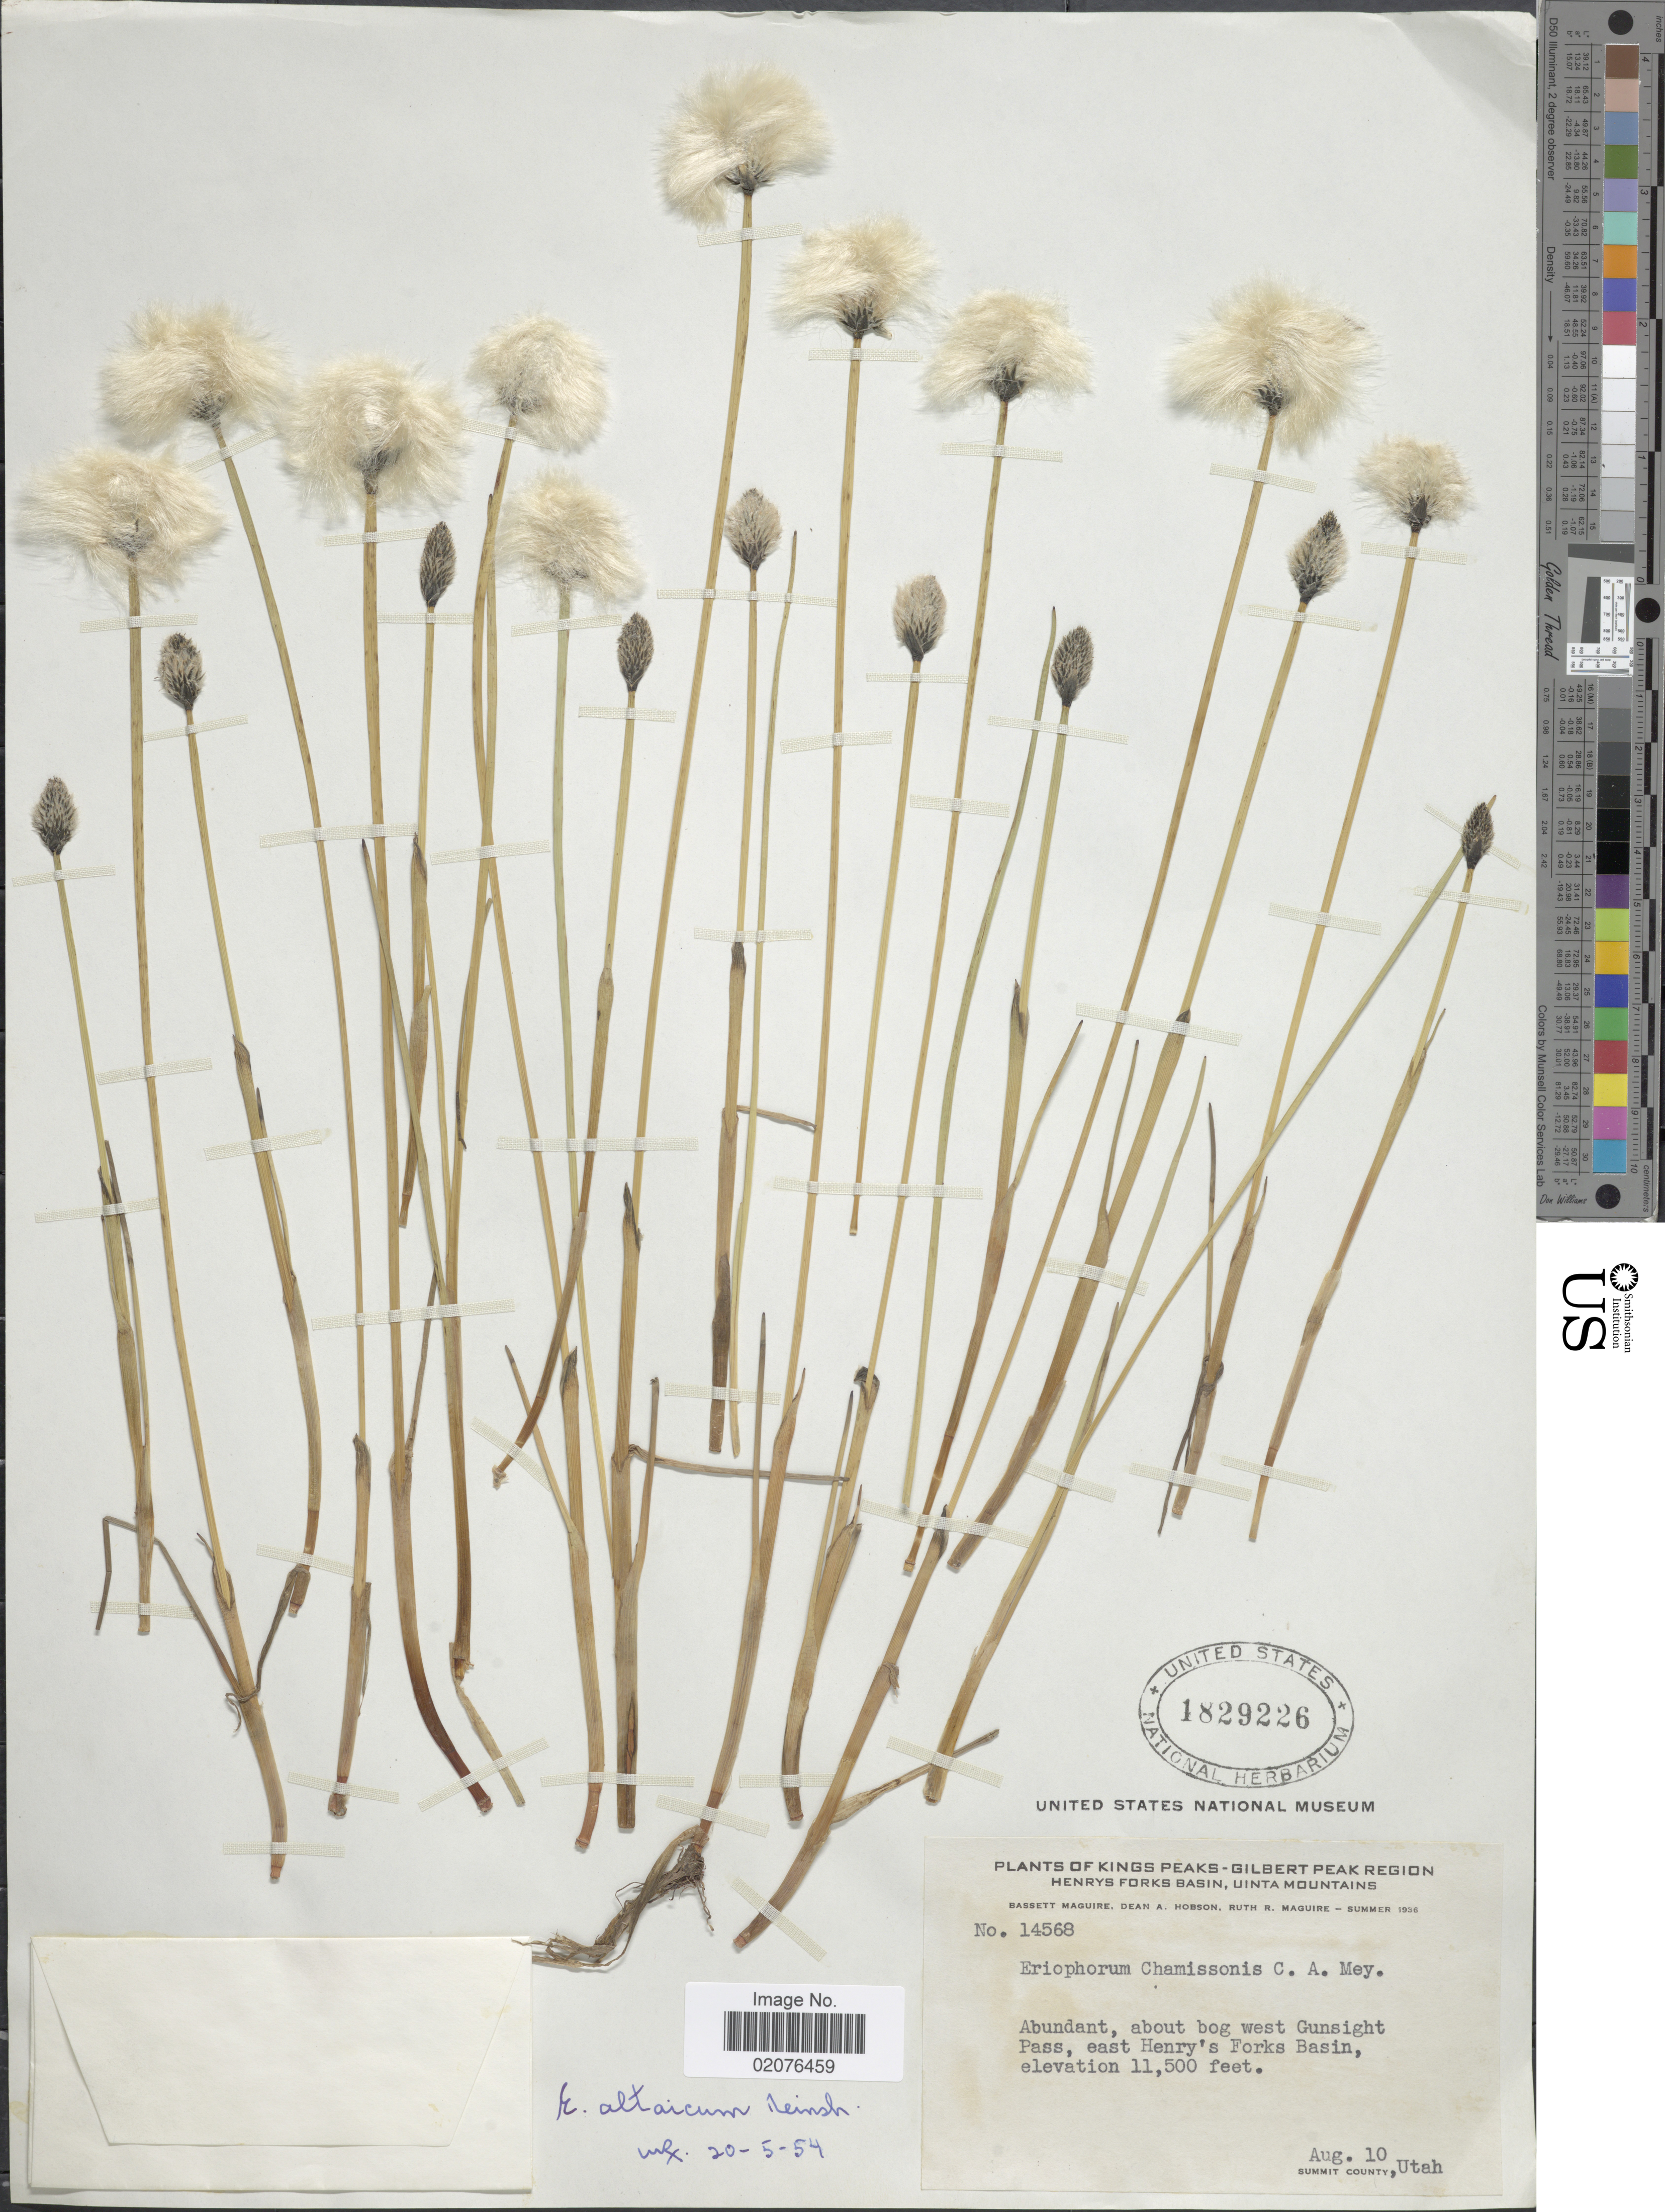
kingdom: Plantae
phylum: Tracheophyta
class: Liliopsida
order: Poales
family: Cyperaceae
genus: Eriophorum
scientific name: Eriophorum altaicum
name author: Meinsh.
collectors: B. Maguire, D. Hobson & R. R. Maguire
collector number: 14568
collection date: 1936-08-10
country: United States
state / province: Utah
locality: Kings Peaks-Gilbert Peak Region. Henrys Forks Basin, Uinta Mountains, about bog west Gunsight Pass, east Henry's Fork Basin. Summit County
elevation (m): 3505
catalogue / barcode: US 1829226